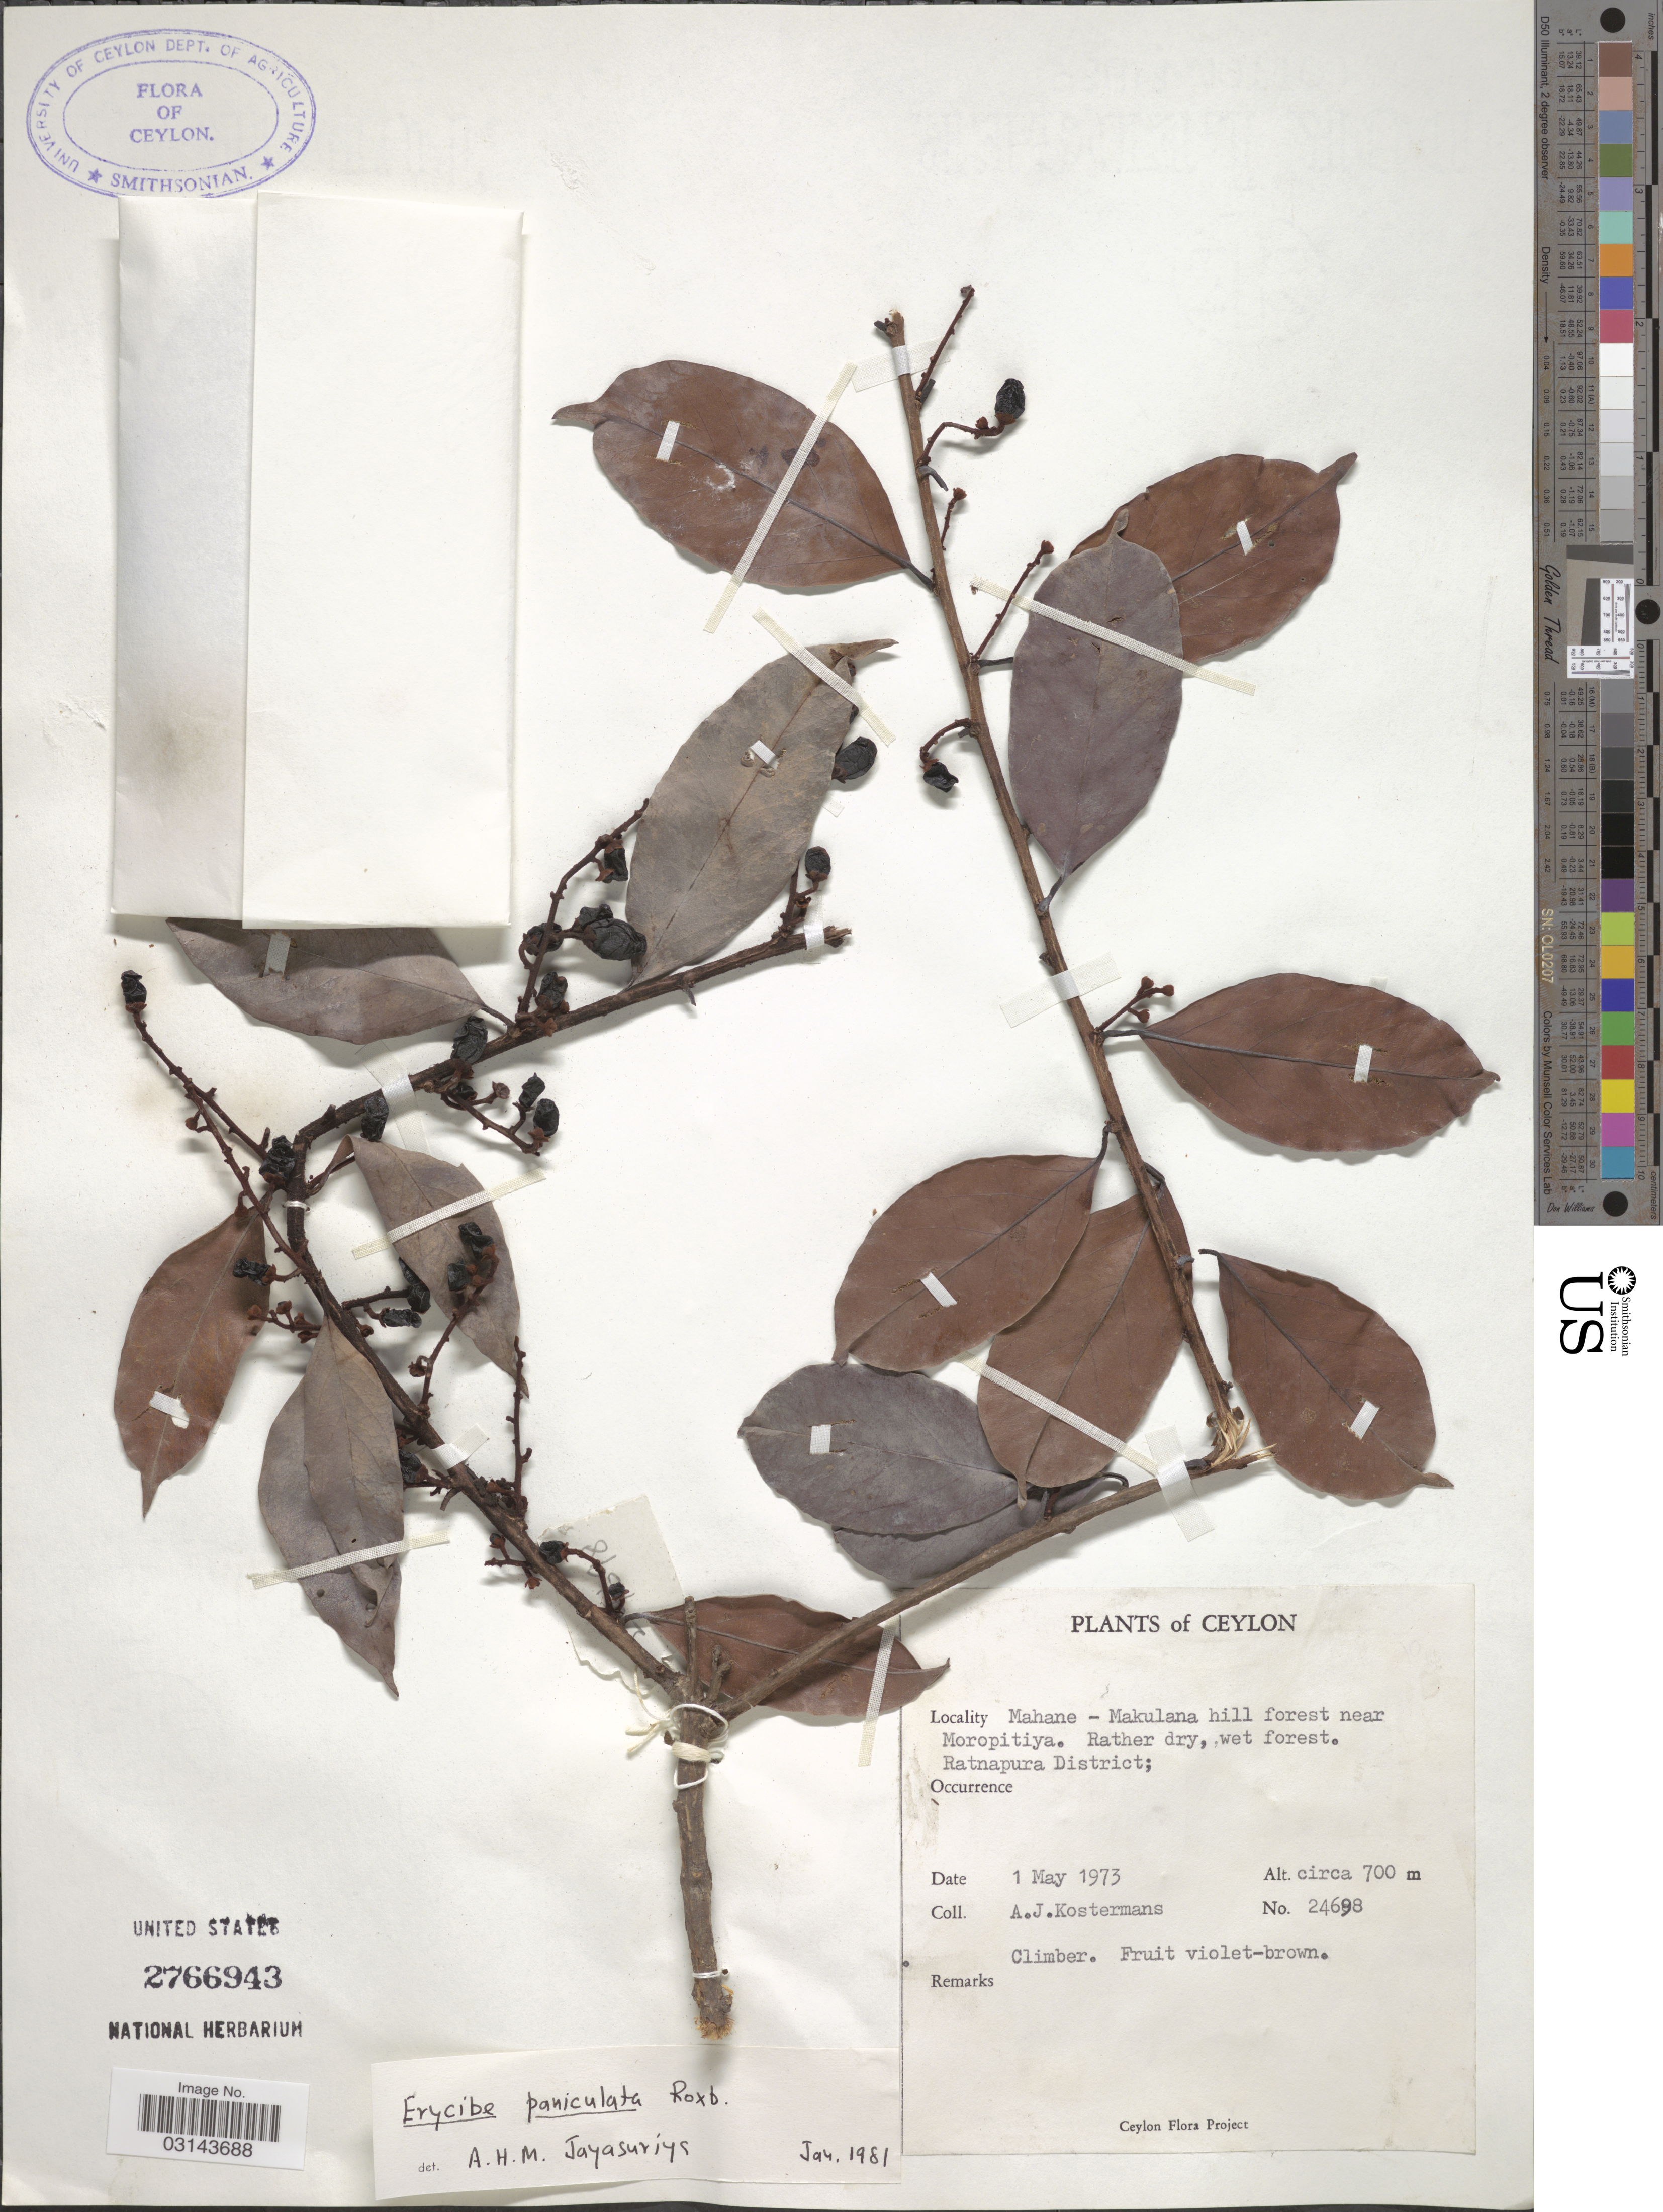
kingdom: Plantae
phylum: Tracheophyta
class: Magnoliopsida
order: Solanales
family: Convolvulaceae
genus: Erycibe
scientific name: Erycibe paniculata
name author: Roxb.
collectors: A. J. G. Kostermans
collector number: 24698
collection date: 1973-05-01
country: Sri Lanka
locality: Ceylon. Mahane - Makulana hill forest near Moropitiya. Ratnapura District.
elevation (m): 700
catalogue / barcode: US 2766943